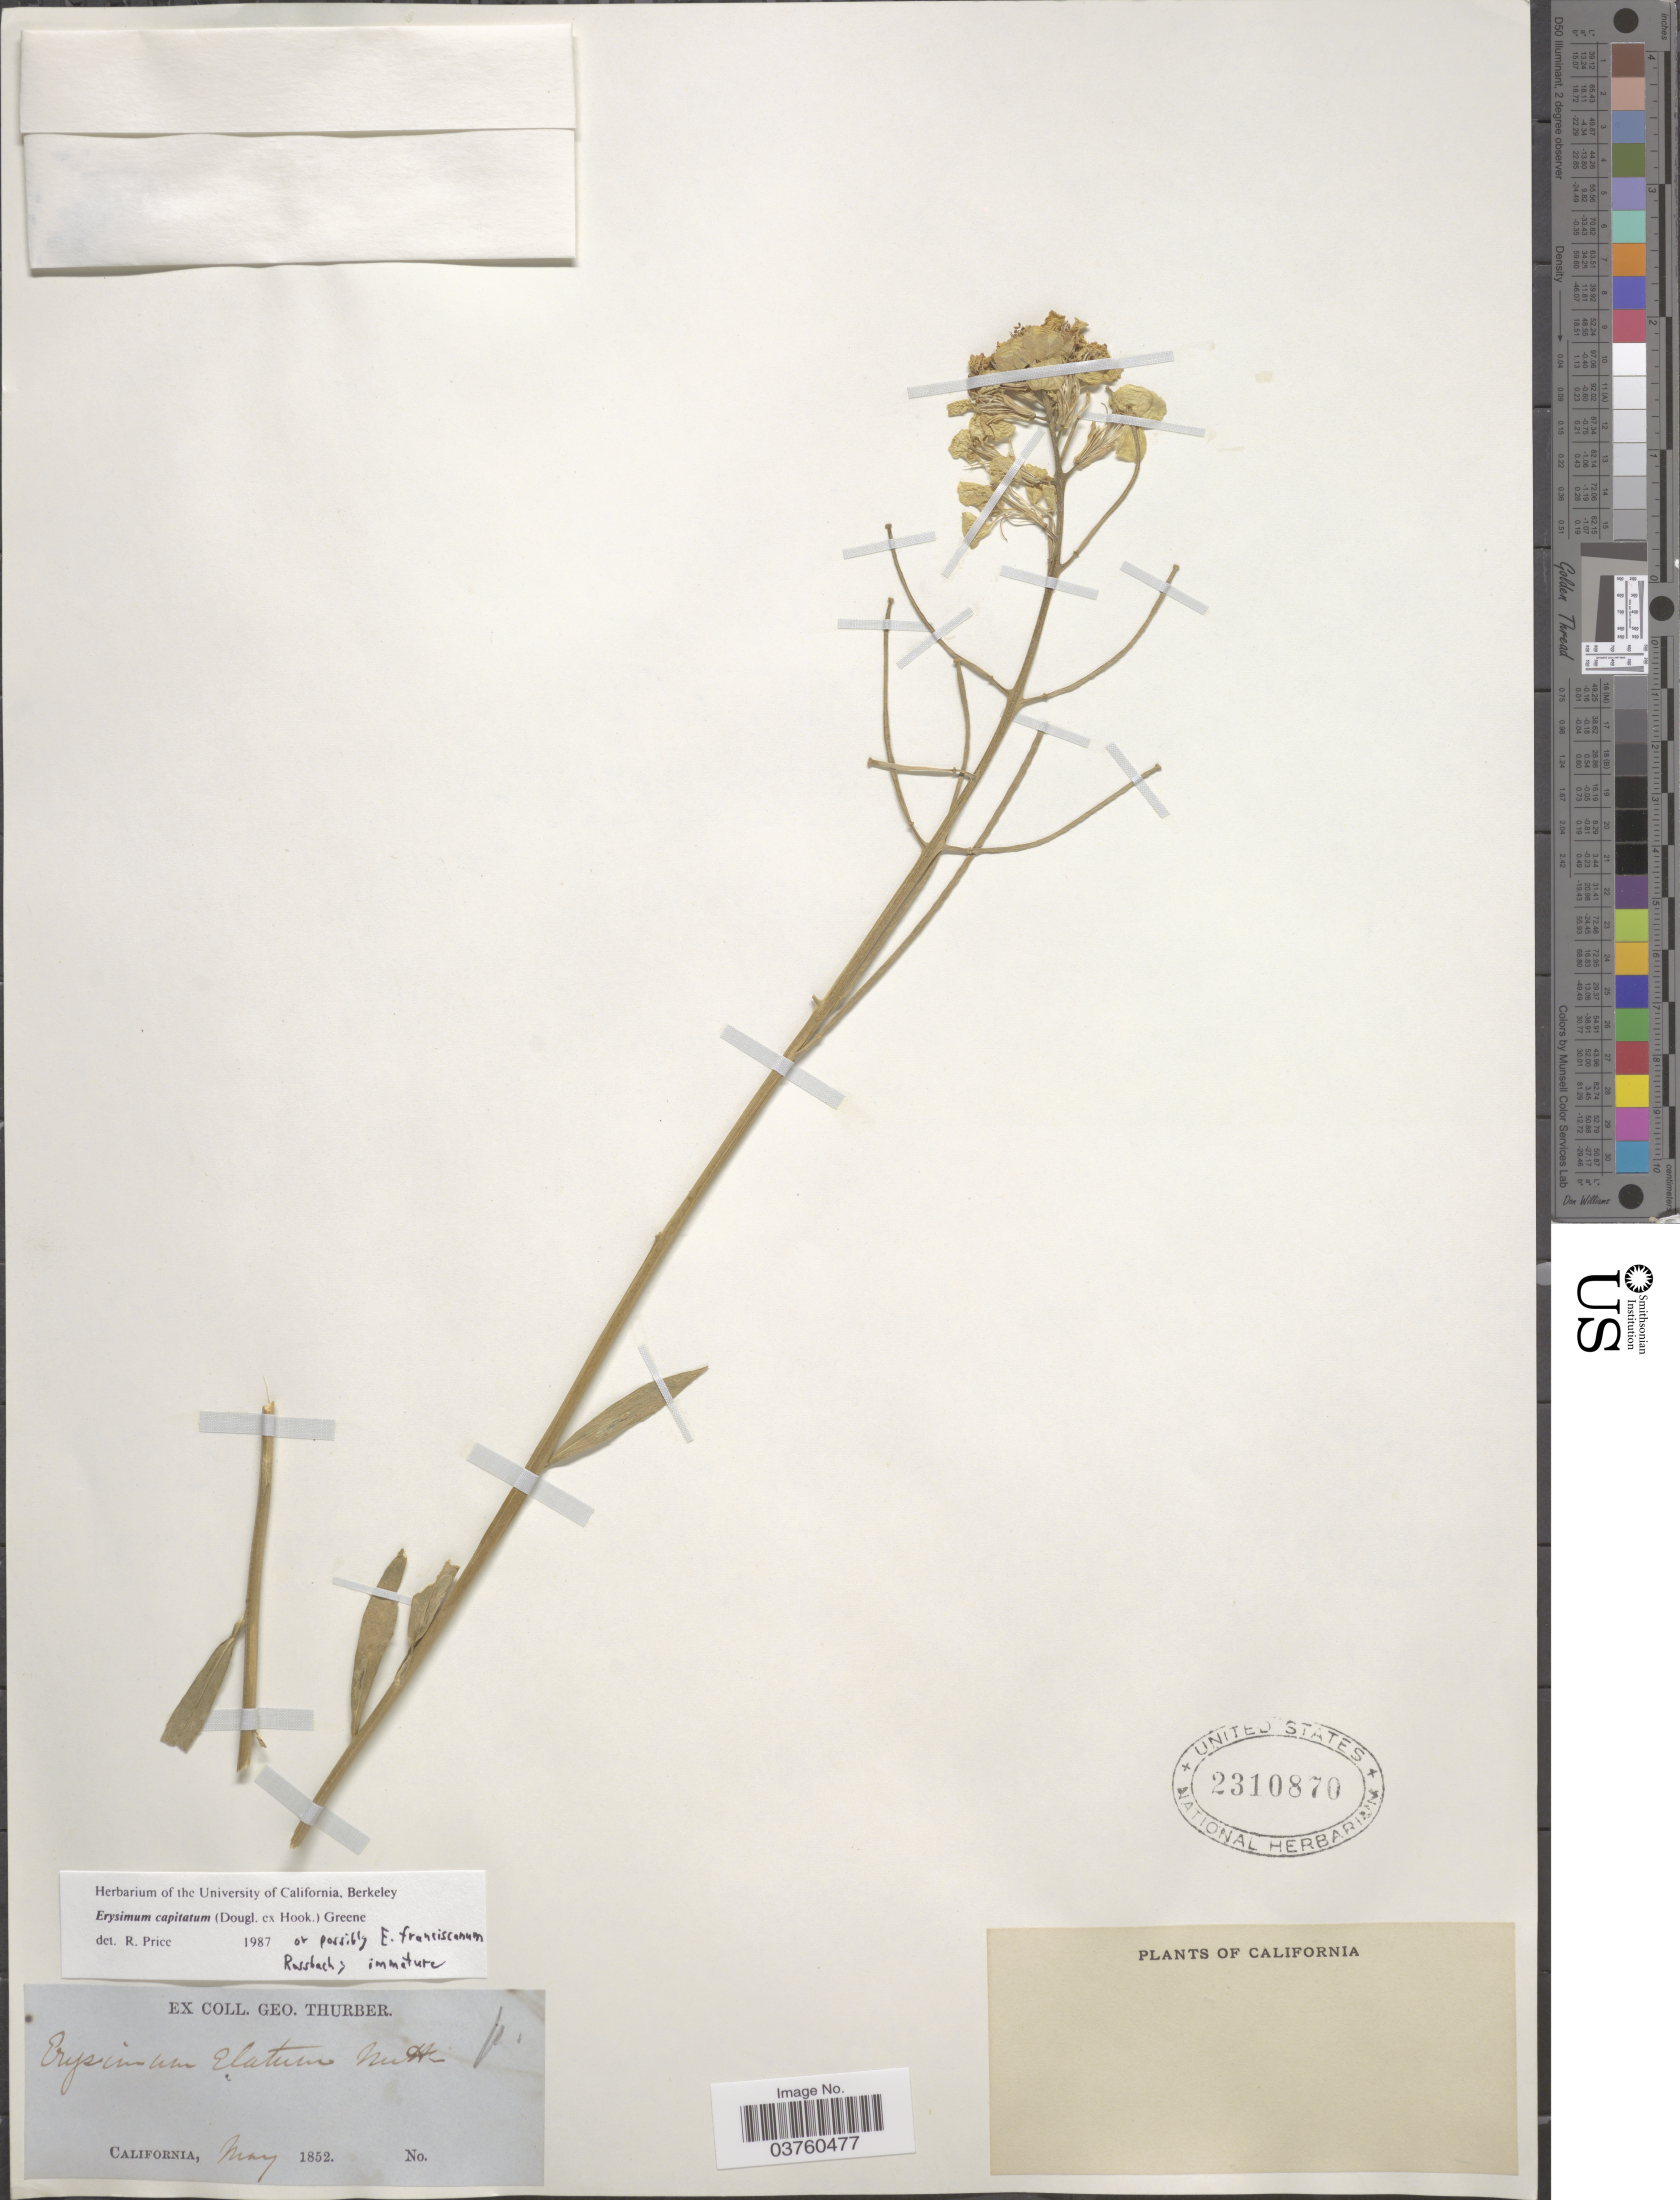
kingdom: Plantae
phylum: Tracheophyta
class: Magnoliopsida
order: Brassicales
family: Brassicaceae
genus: Erysimum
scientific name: Erysimum capitatum subsp. capitatum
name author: (Douglas ex Hook.) Greene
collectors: ex coll. Geo. Thurber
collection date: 1852-05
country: United States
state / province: California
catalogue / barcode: US 2310870